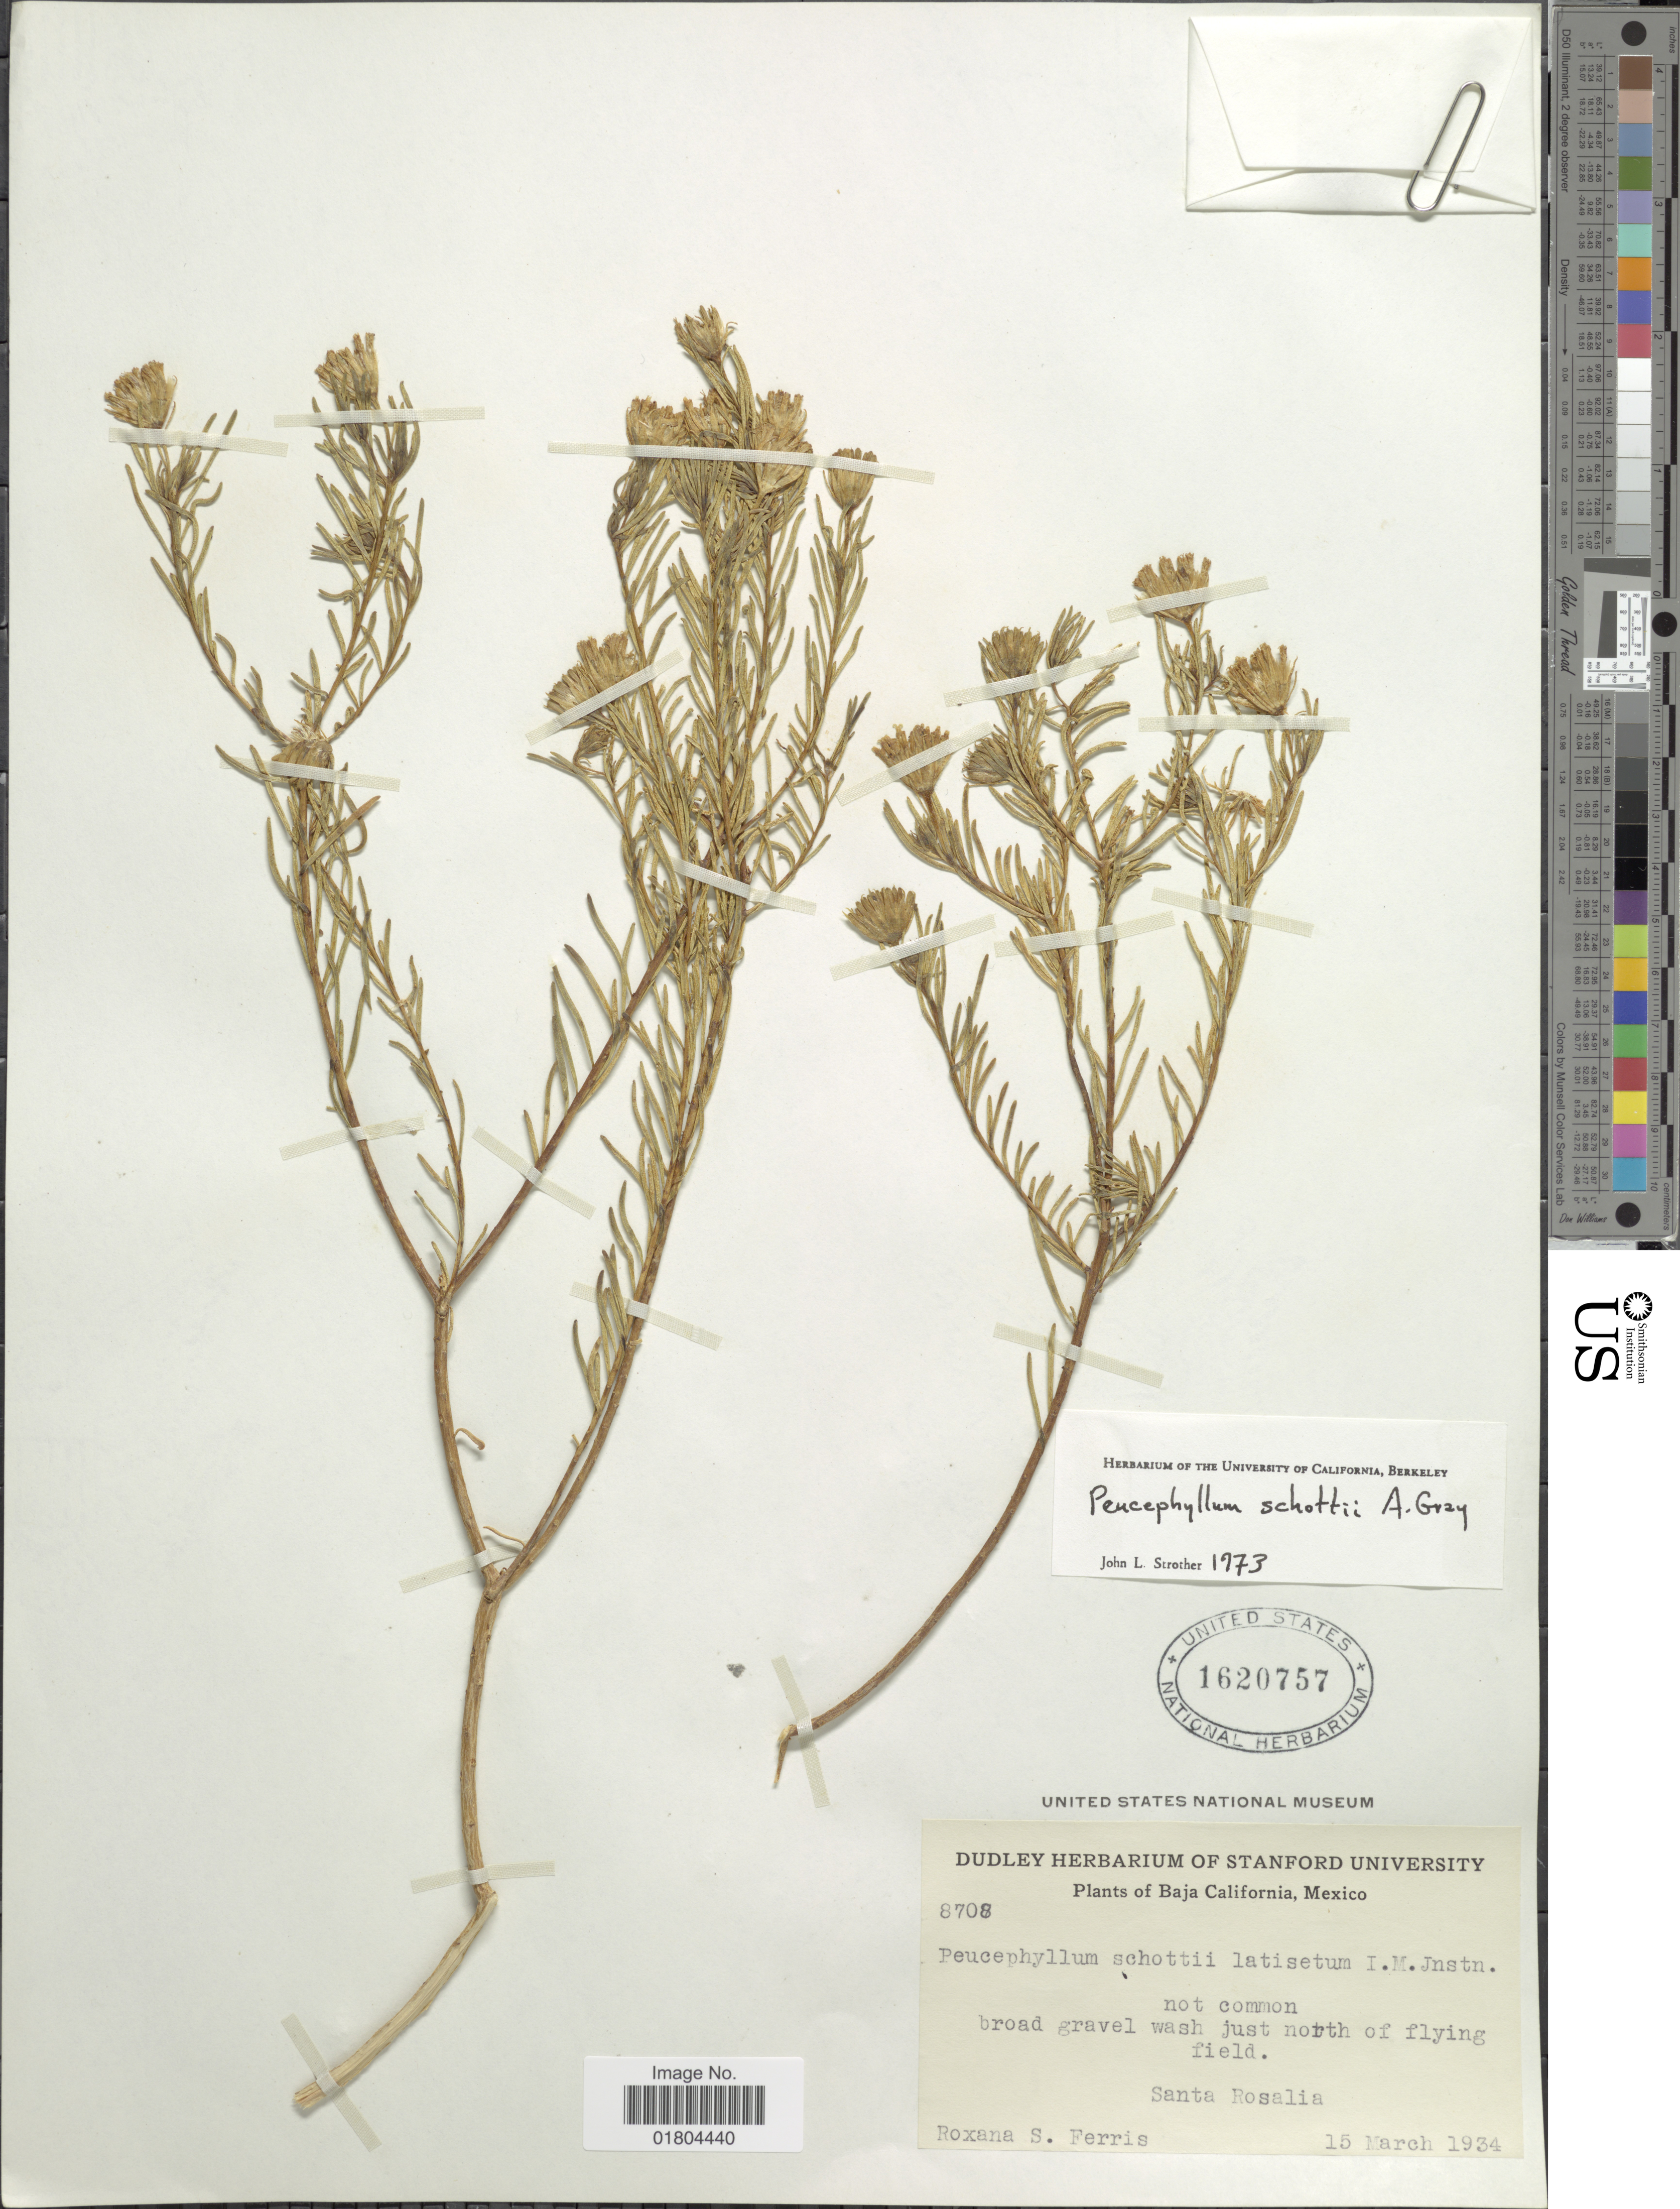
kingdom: Plantae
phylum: Tracheophyta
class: Magnoliopsida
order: Asterales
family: Asteraceae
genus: Peucephyllum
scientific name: Peucephyllum schottii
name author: A. Gray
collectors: R. S. Ferris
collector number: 8708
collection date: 1934-03-15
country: Mexico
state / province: Baja California Sur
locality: Not common, broad gravel wash just north of flying, Santa Rosalia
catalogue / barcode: US 1620757